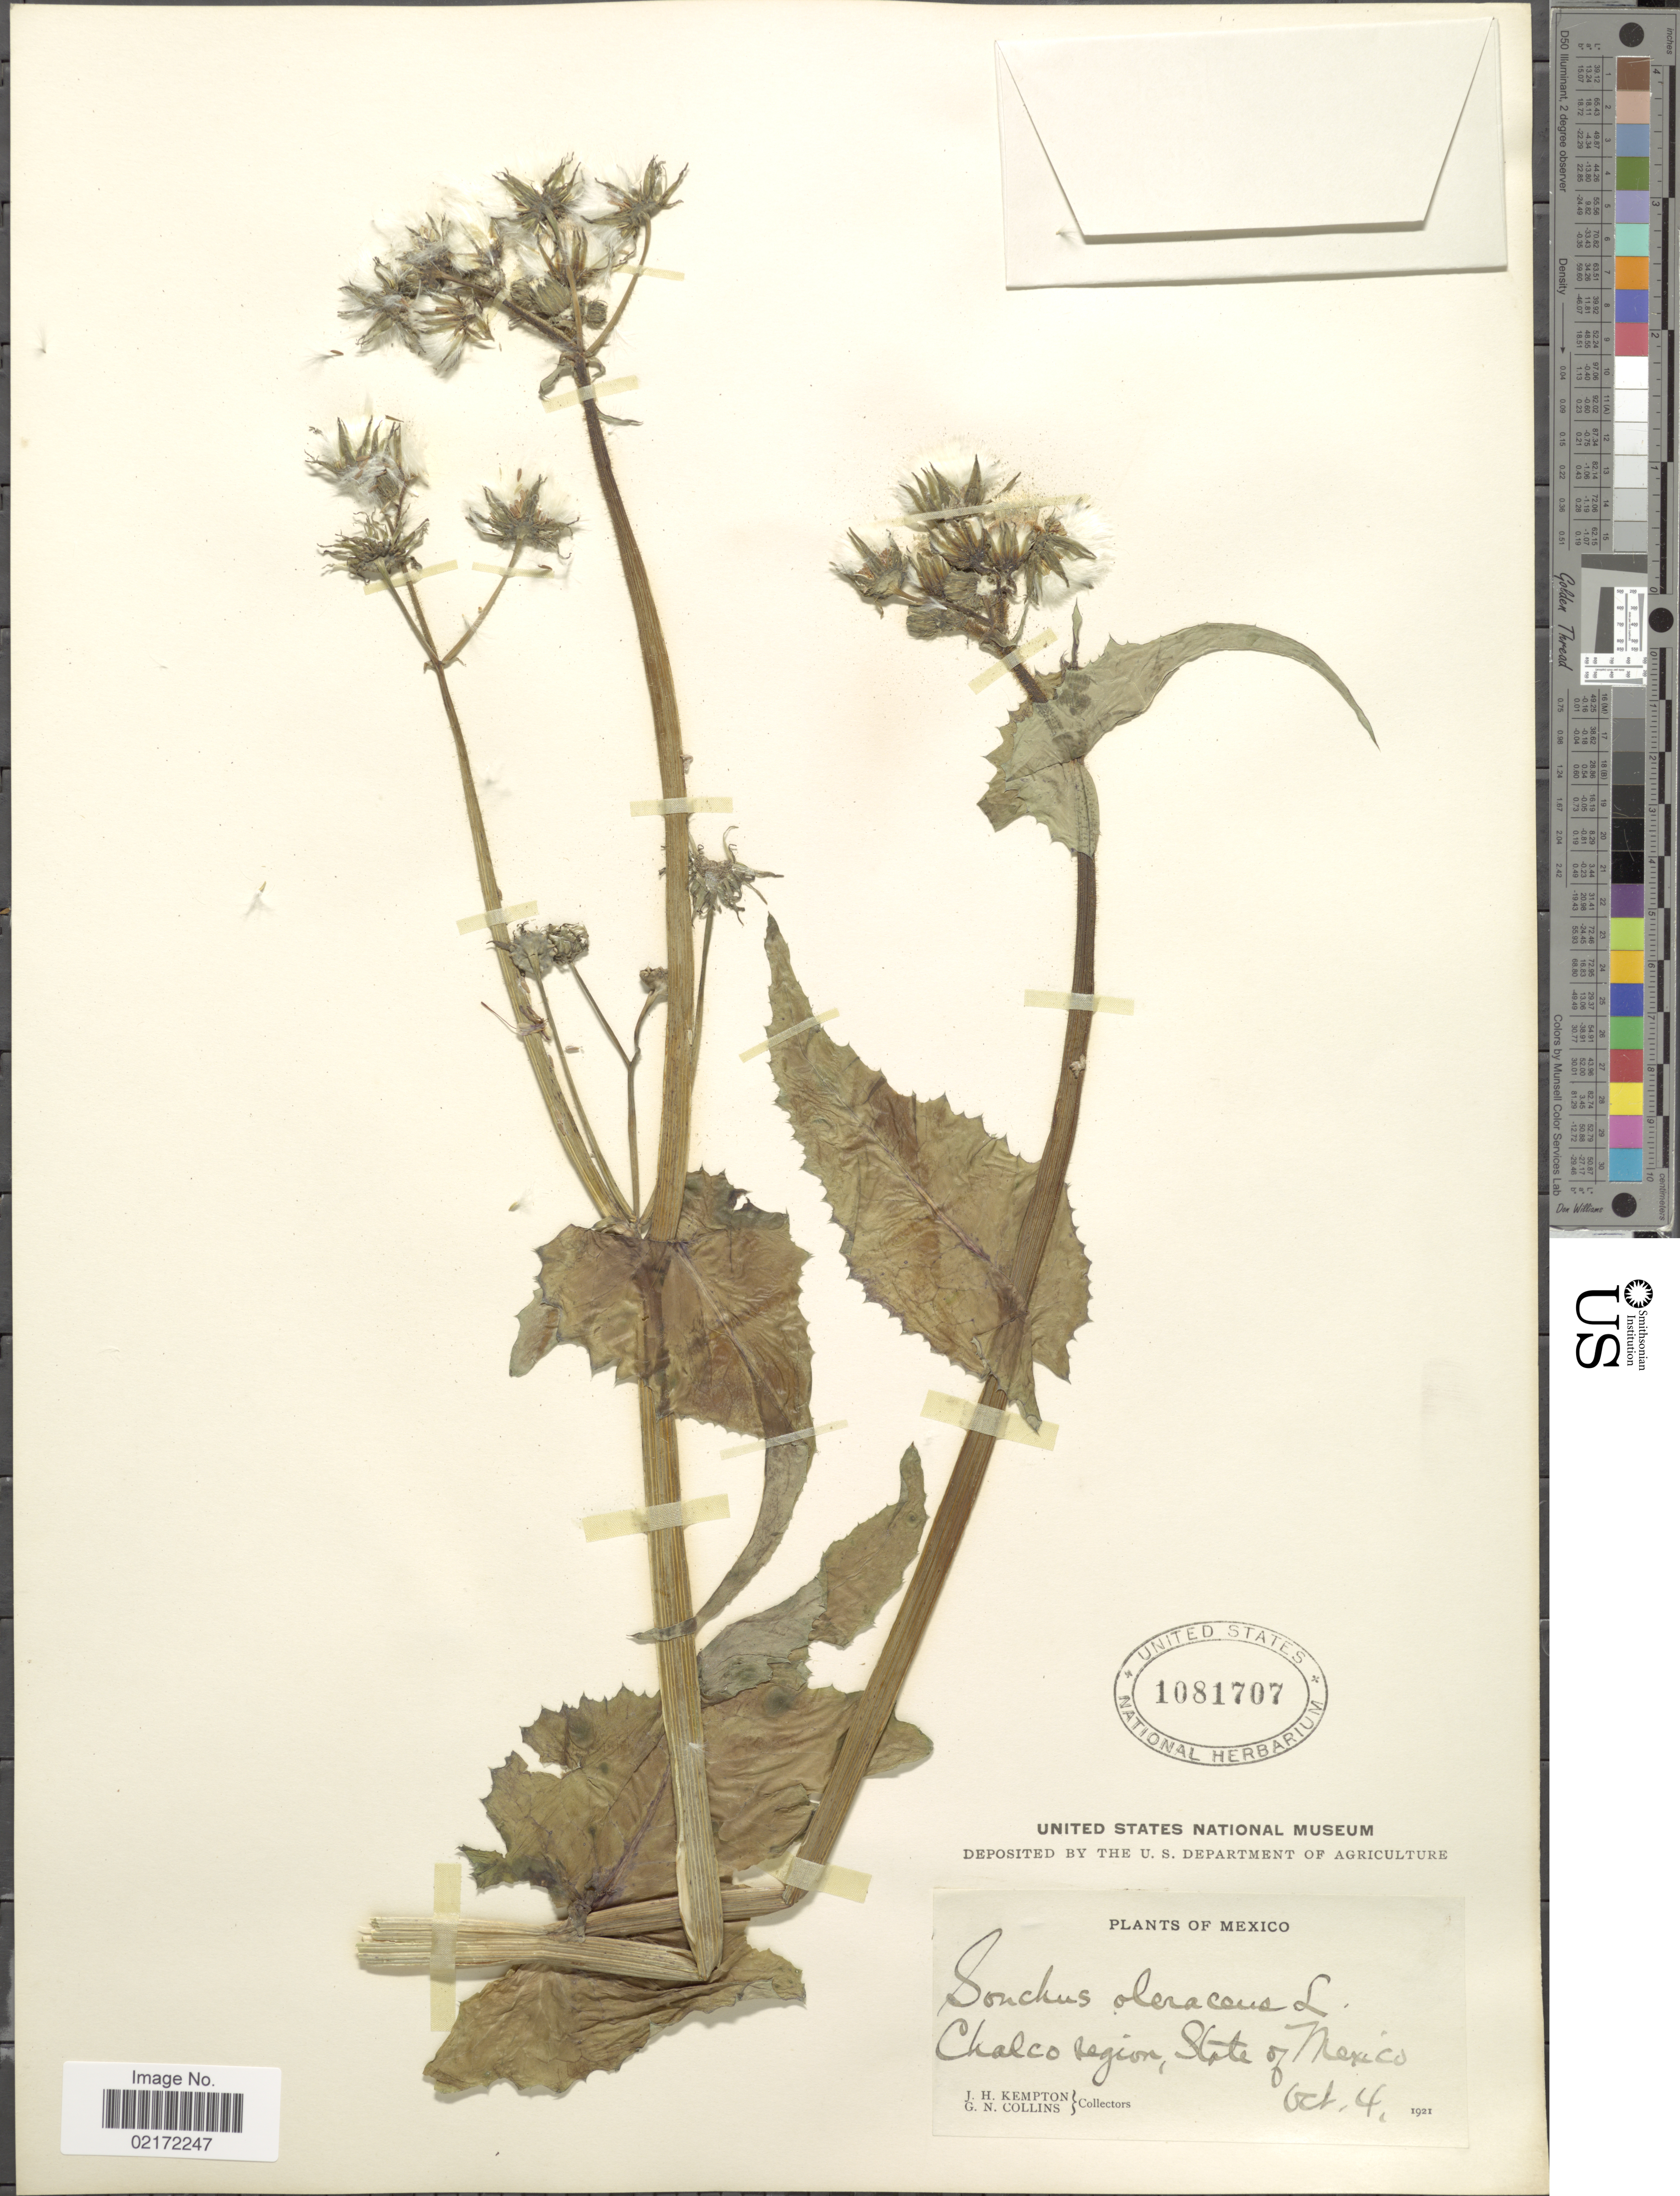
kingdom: Plantae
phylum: Tracheophyta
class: Magnoliopsida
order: Asterales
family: Asteraceae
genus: Sonchus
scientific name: Sonchus oleraceus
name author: L.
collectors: J. H. Kempton & G. Collins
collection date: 1921-10-04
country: Mexico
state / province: México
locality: Chalco region, State of Mexico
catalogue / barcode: US 1081707